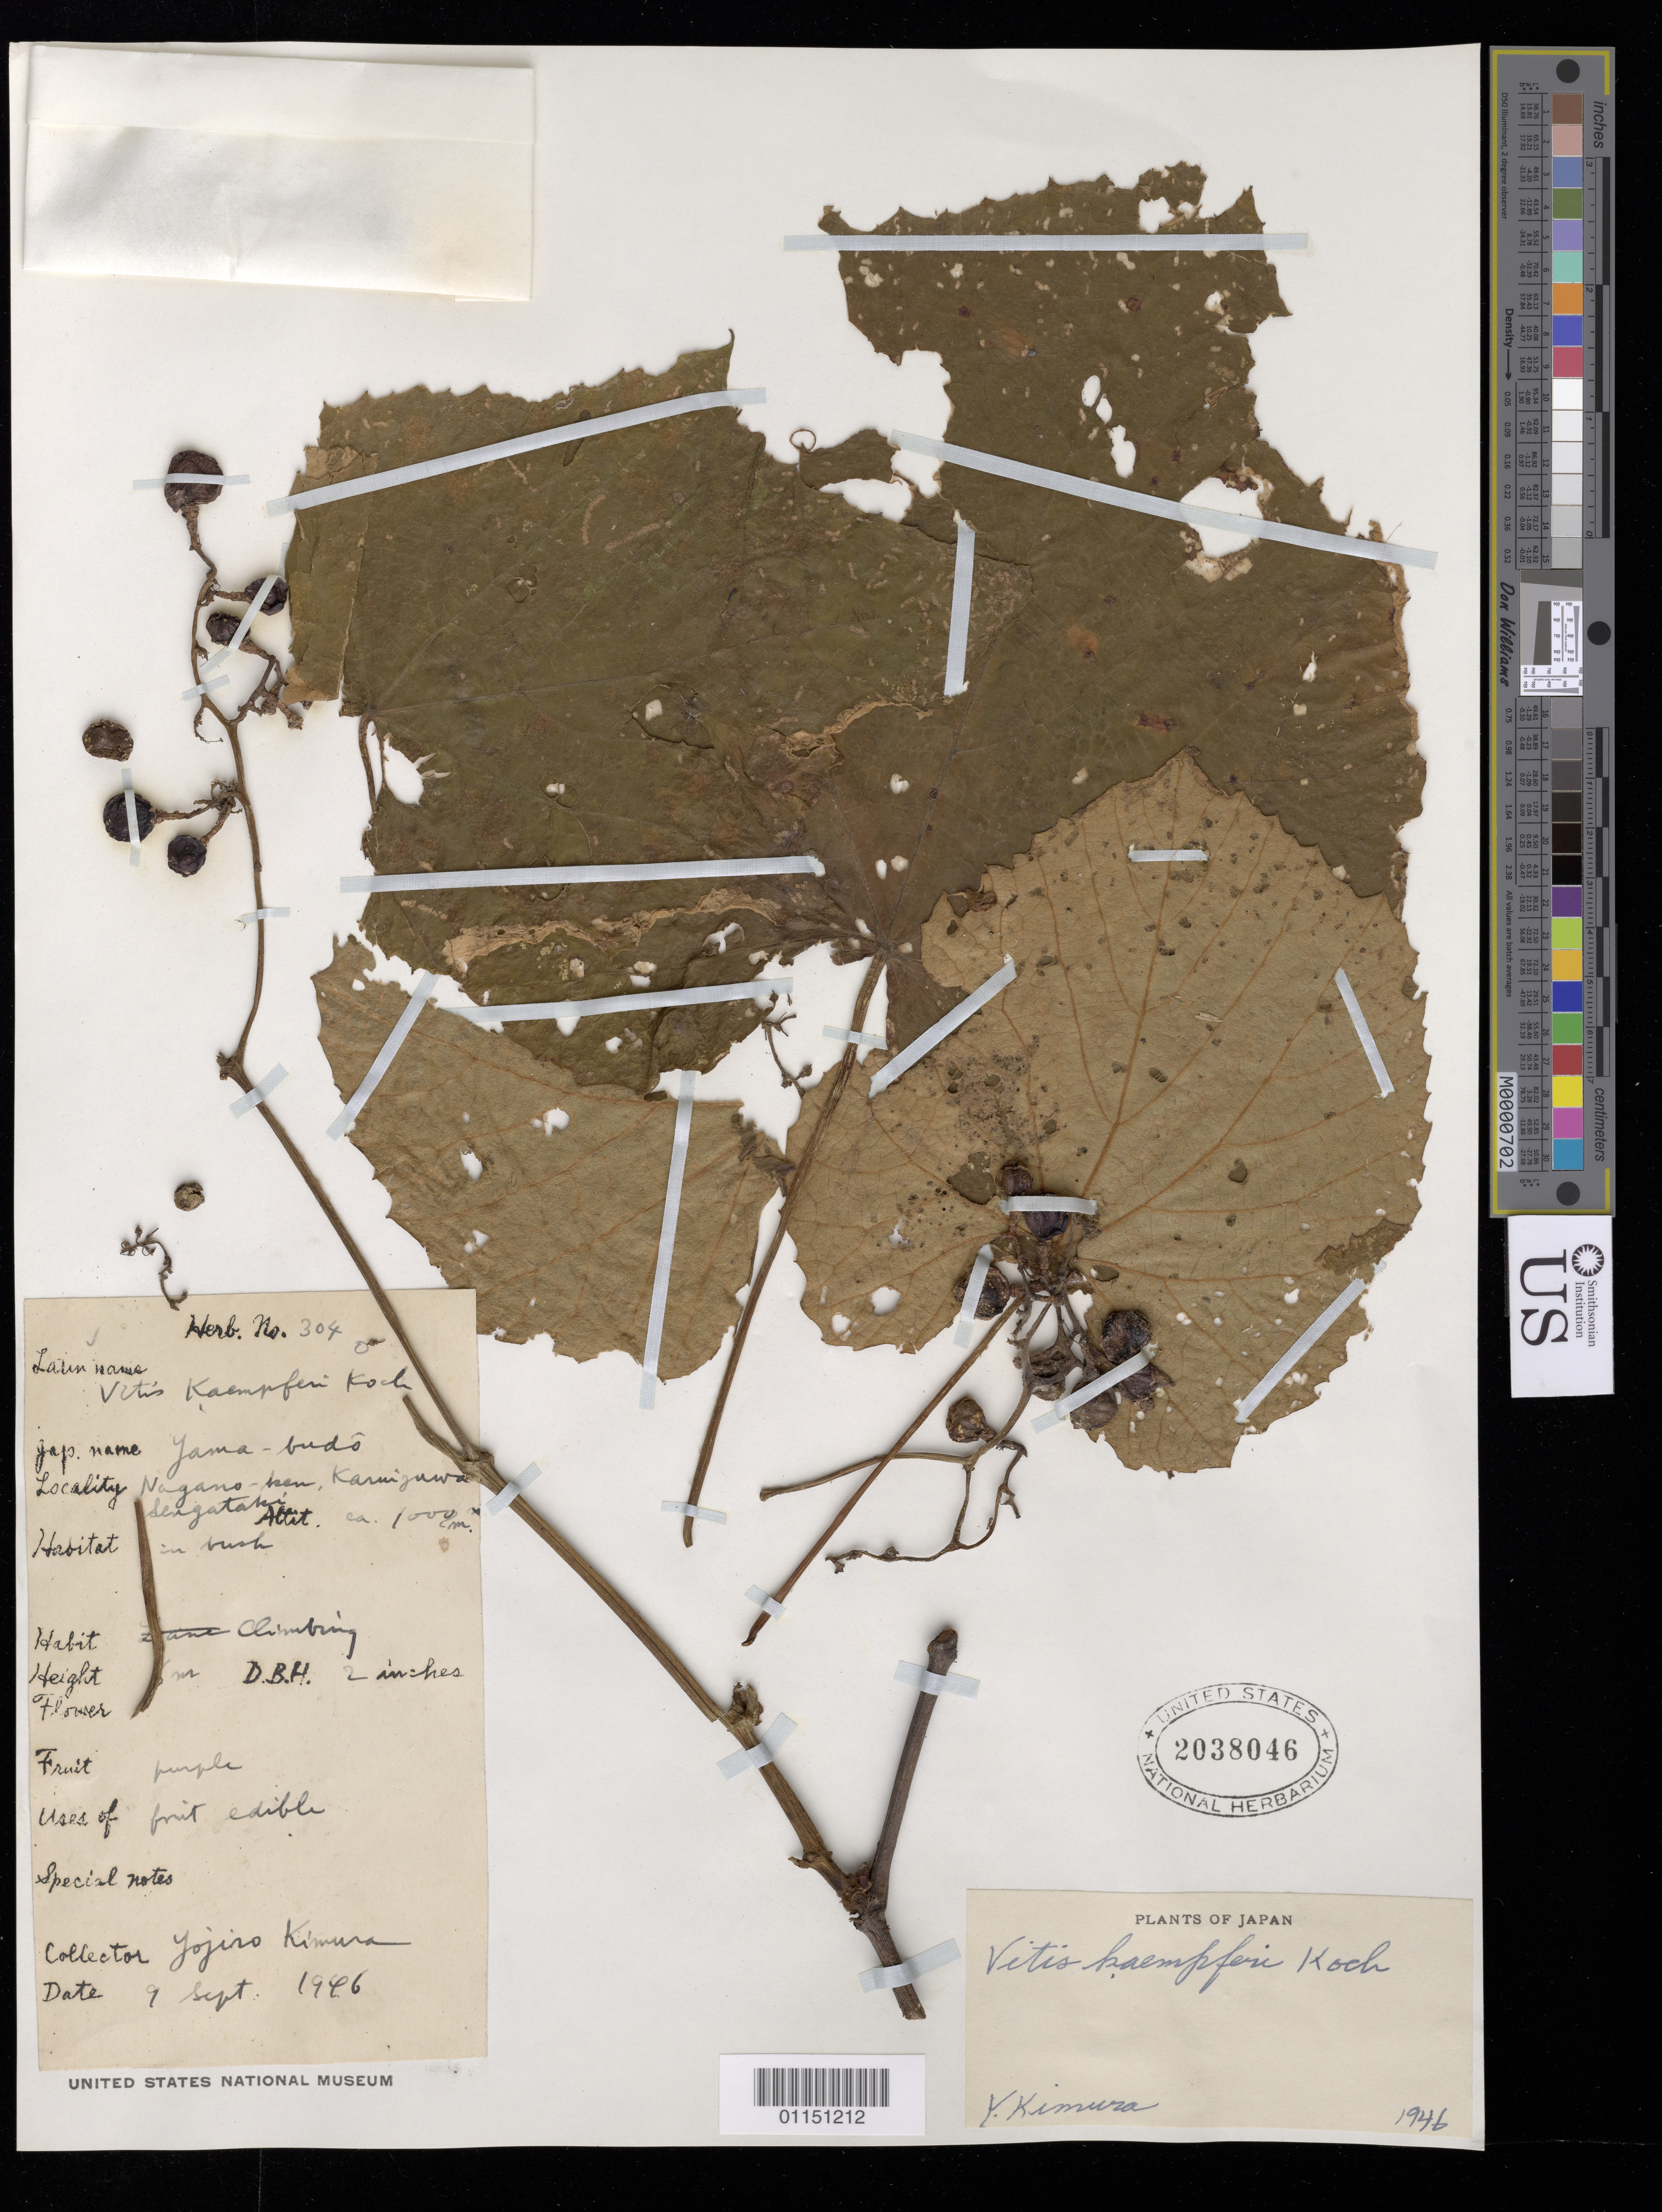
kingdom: Plantae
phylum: Tracheophyta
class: Magnoliopsida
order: Vitales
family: Vitaceae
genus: Vitis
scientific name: Vitis kaempferi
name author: K. Koch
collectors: Y. Kimura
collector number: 304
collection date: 1946-09-09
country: Japan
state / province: Nagano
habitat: Climbing.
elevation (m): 1000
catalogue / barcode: US 2038046